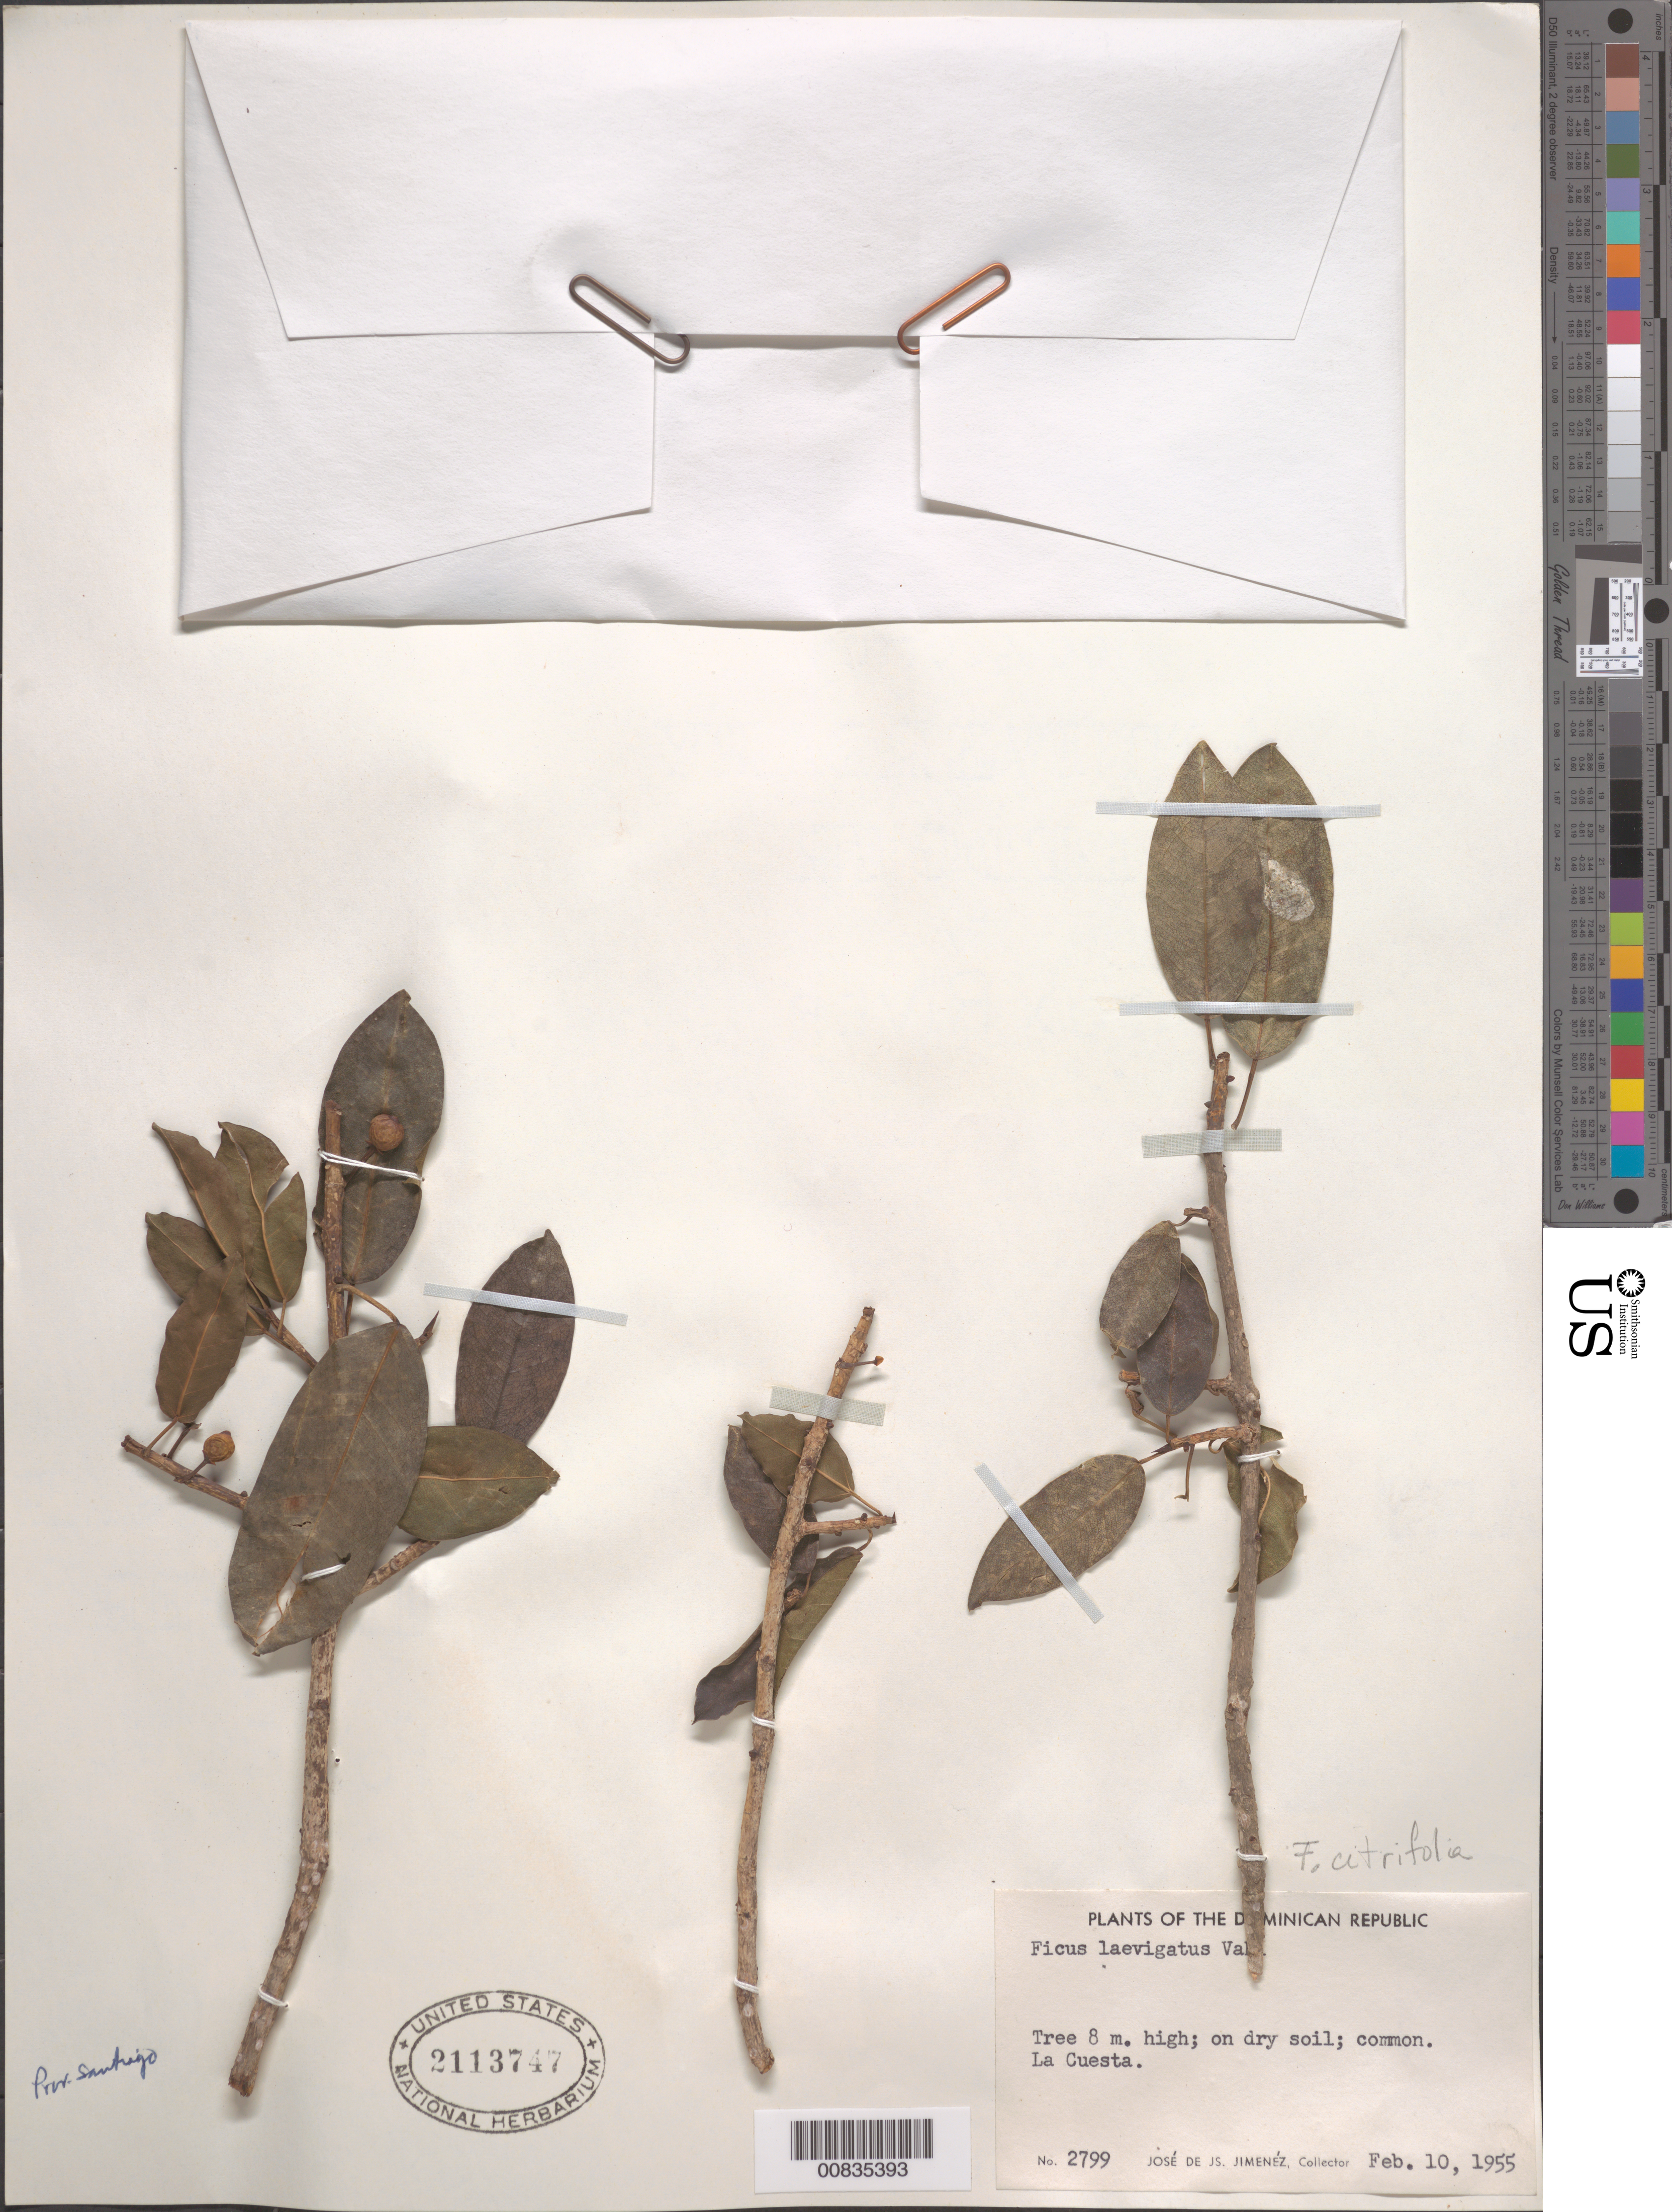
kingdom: Plantae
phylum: Tracheophyta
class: Magnoliopsida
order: Rosales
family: Moraceae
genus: Ficus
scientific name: Ficus citrifolia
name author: Mill.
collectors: J. J. Jiménez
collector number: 2799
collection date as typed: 10 Feb 1955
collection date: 1955-02-10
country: Dominican Republic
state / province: Santiago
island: Hispaniola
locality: La Cuesta.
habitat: Dry soil.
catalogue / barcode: US 2113747